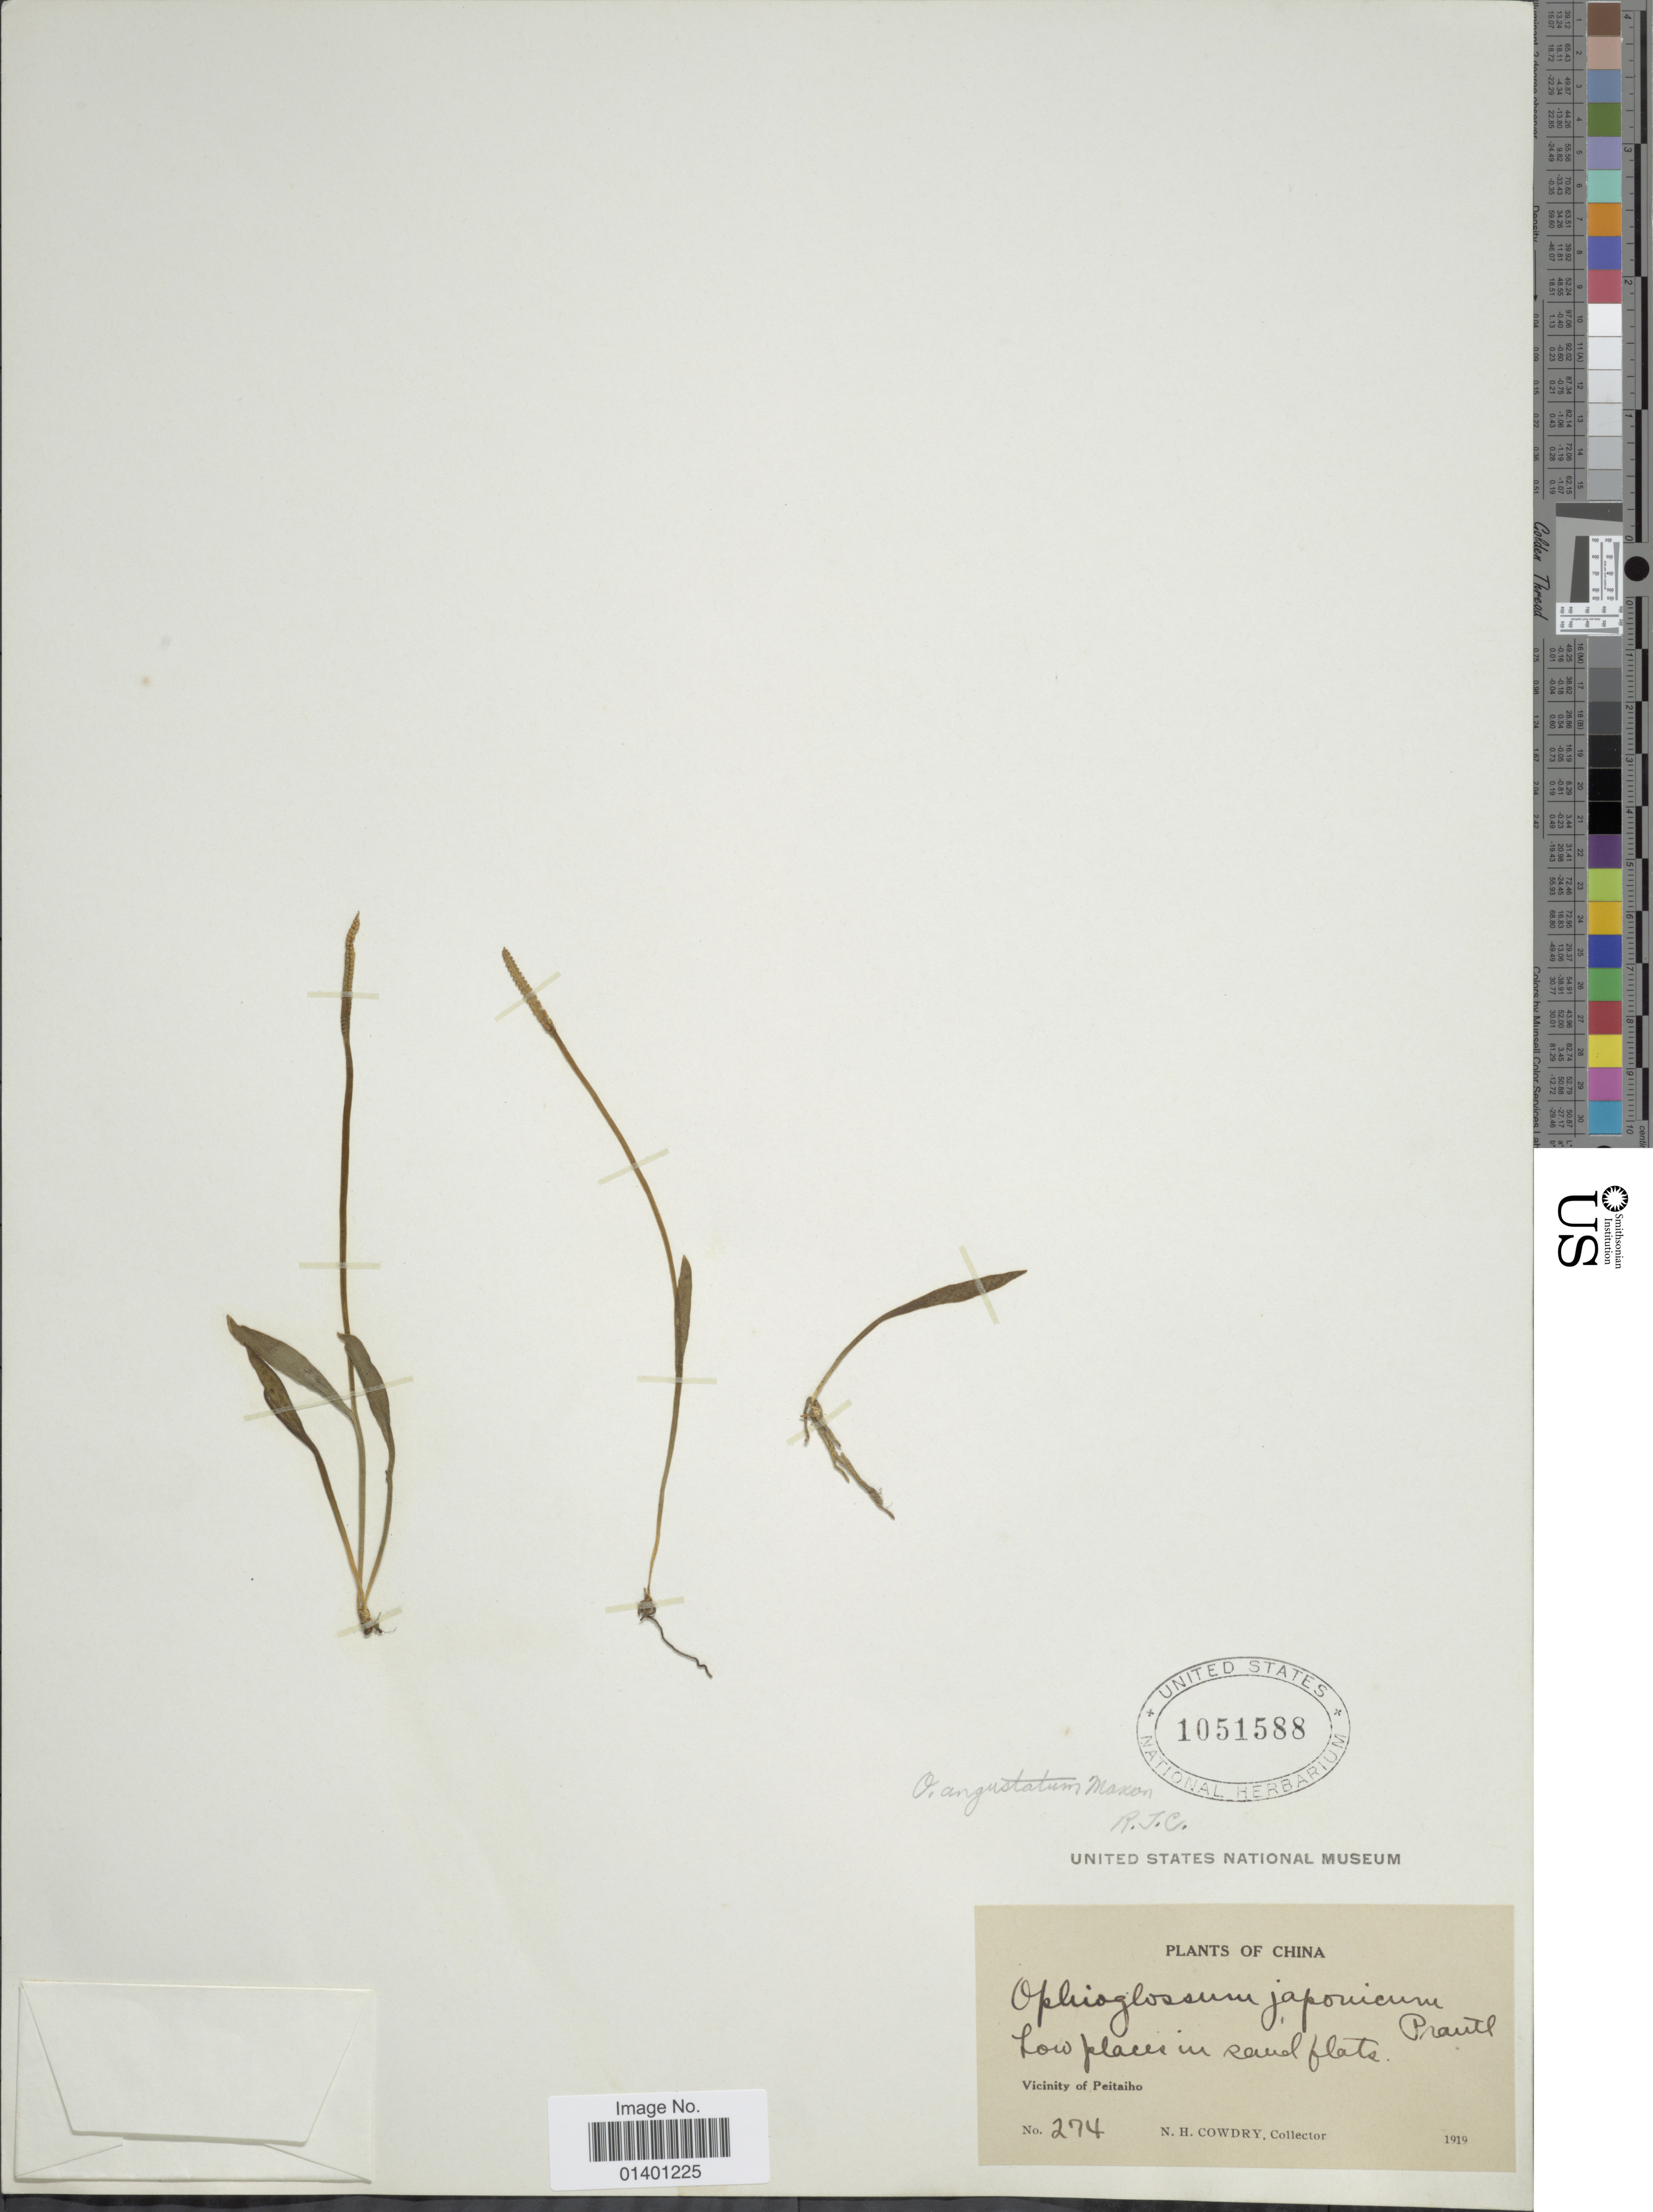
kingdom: Plantae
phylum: Tracheophyta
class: Polypodiopsida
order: Ophioglossales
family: Ophioglossaceae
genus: Ophioglossum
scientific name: Ophioglossum angustulatum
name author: Maxon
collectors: N. H. Cowdry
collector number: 274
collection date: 1919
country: China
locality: Vicinity of Peitaiho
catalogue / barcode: US 1051588